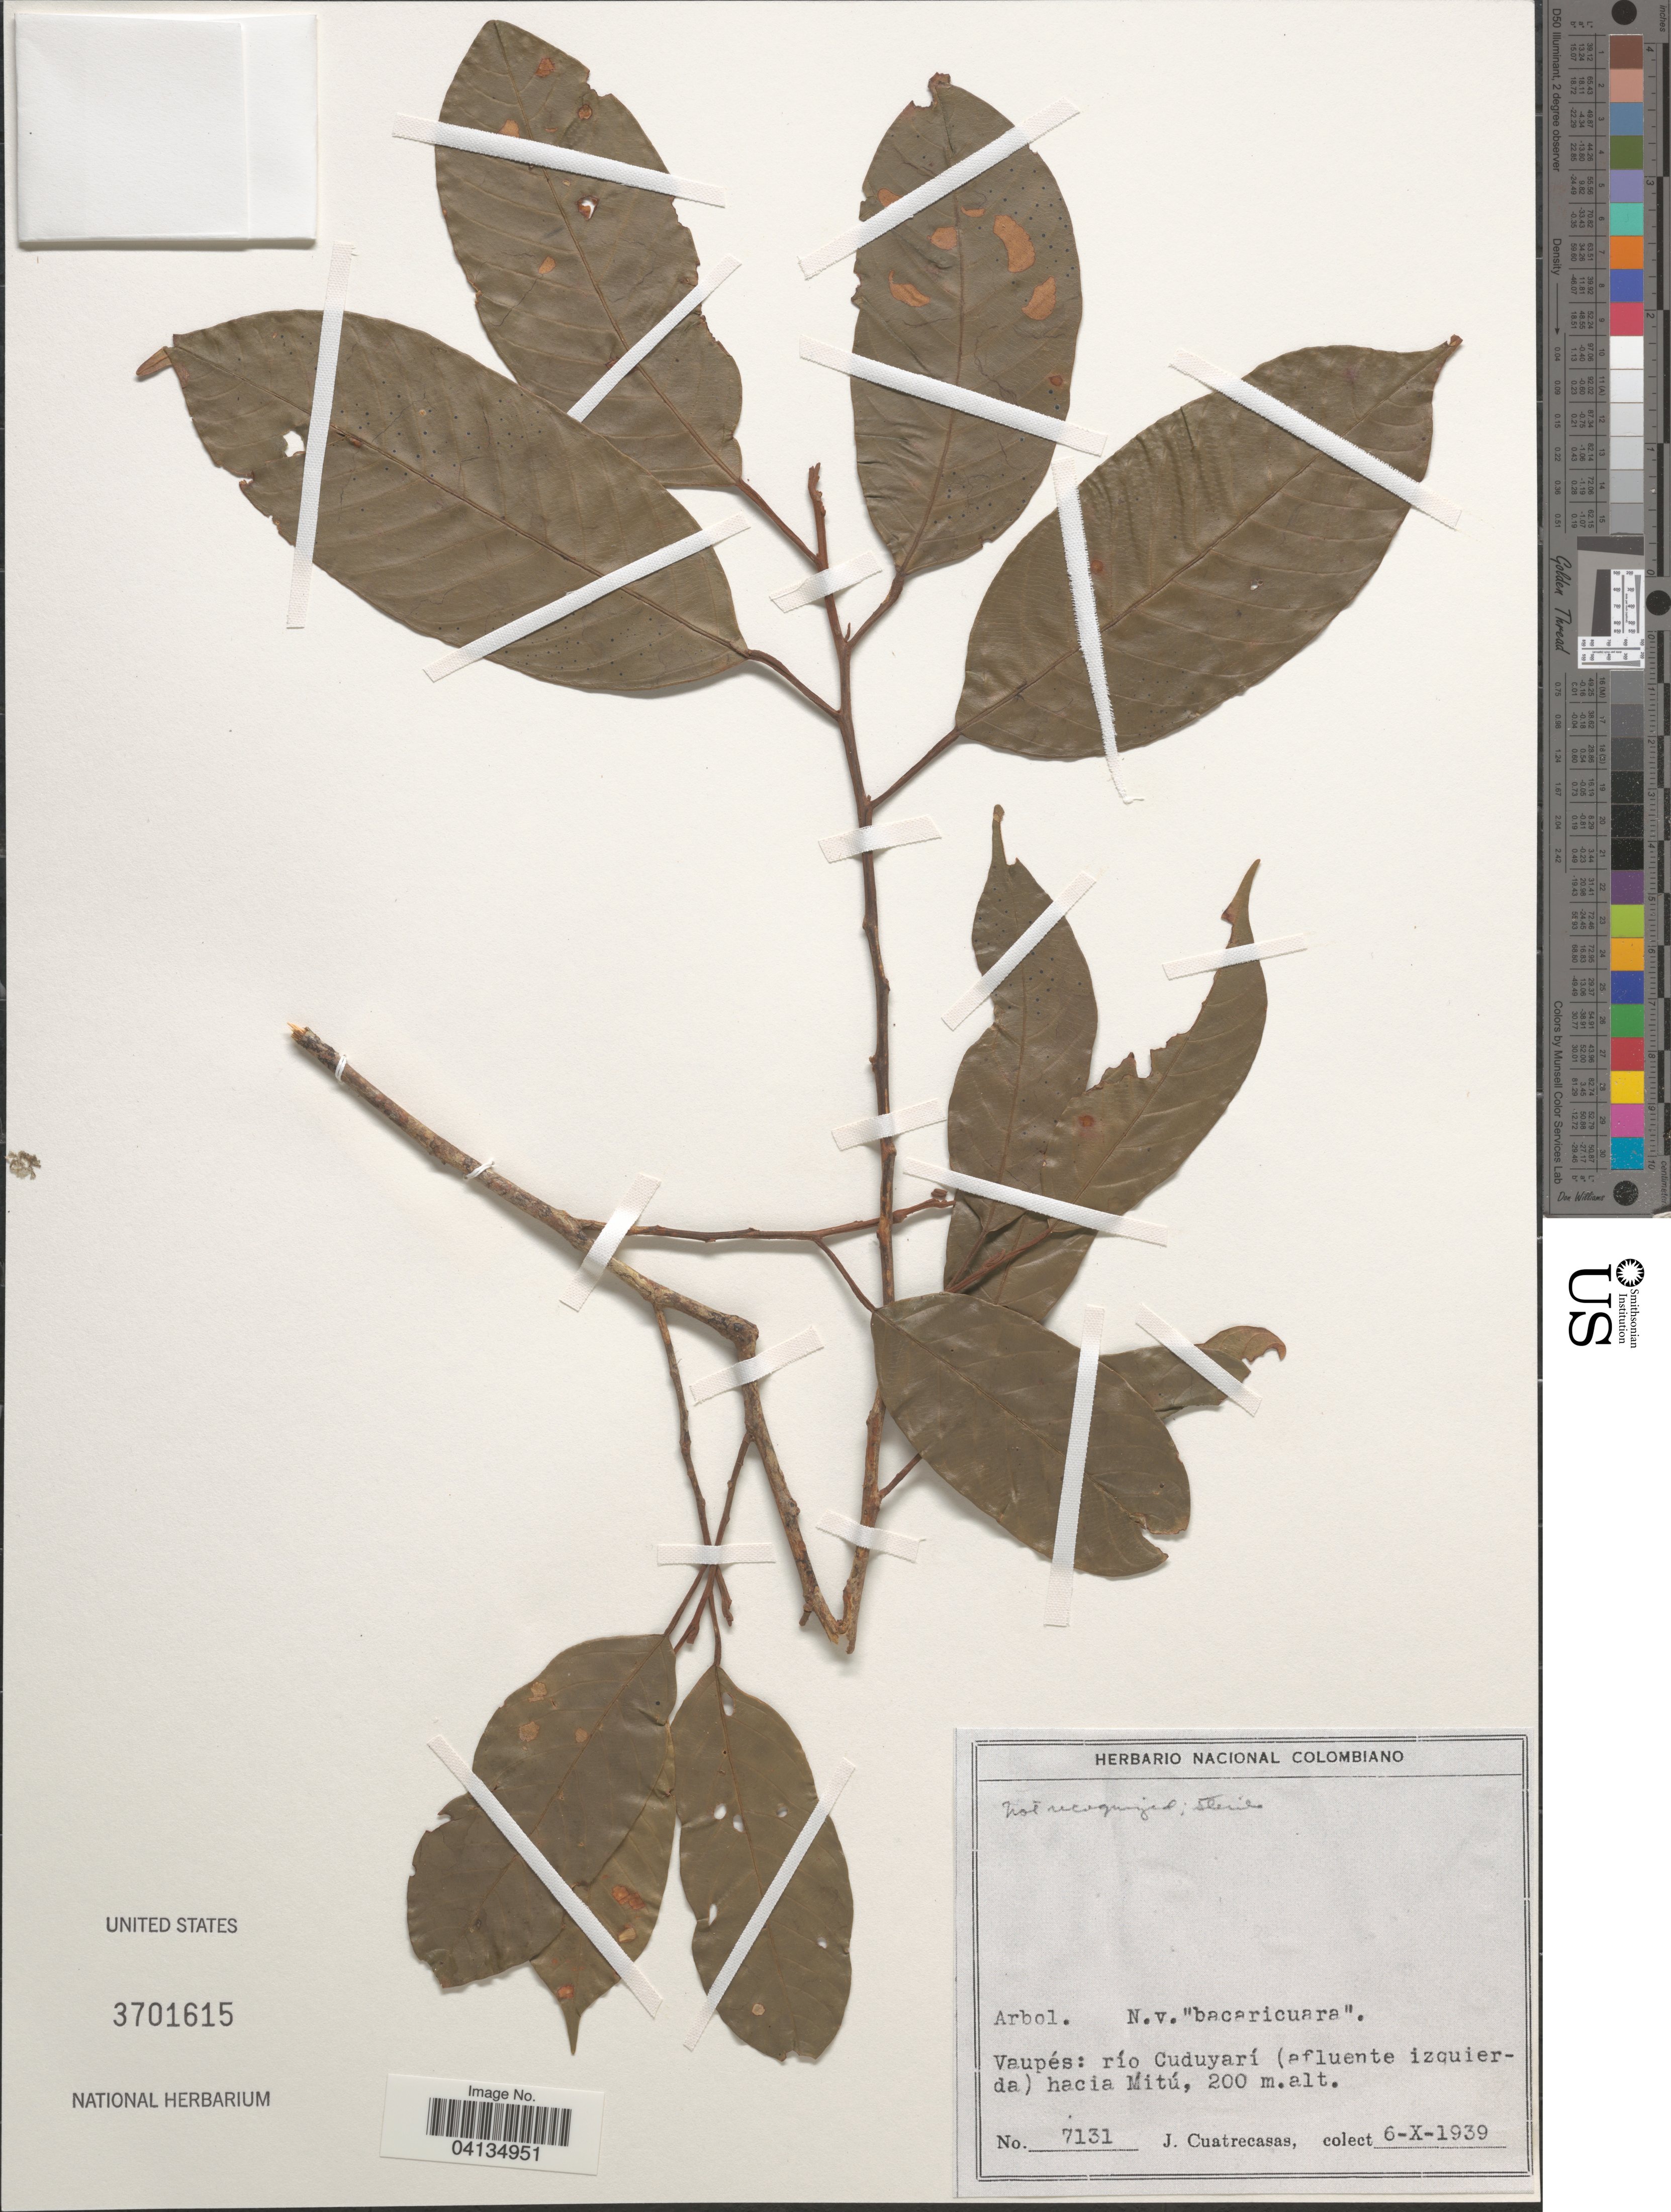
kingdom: Plantae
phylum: Tracheophyta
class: Magnoliopsida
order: Santalales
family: Coulaceae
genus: Minquartia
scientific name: Minquartia sp.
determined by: Londoño-Echeverri, Y.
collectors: J. Cuatrecasas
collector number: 7131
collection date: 1939-10-06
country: Colombia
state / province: Vaupés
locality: Río Cuduyarí (afluente izquierda) hacia Mitú.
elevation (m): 200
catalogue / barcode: US 3701615